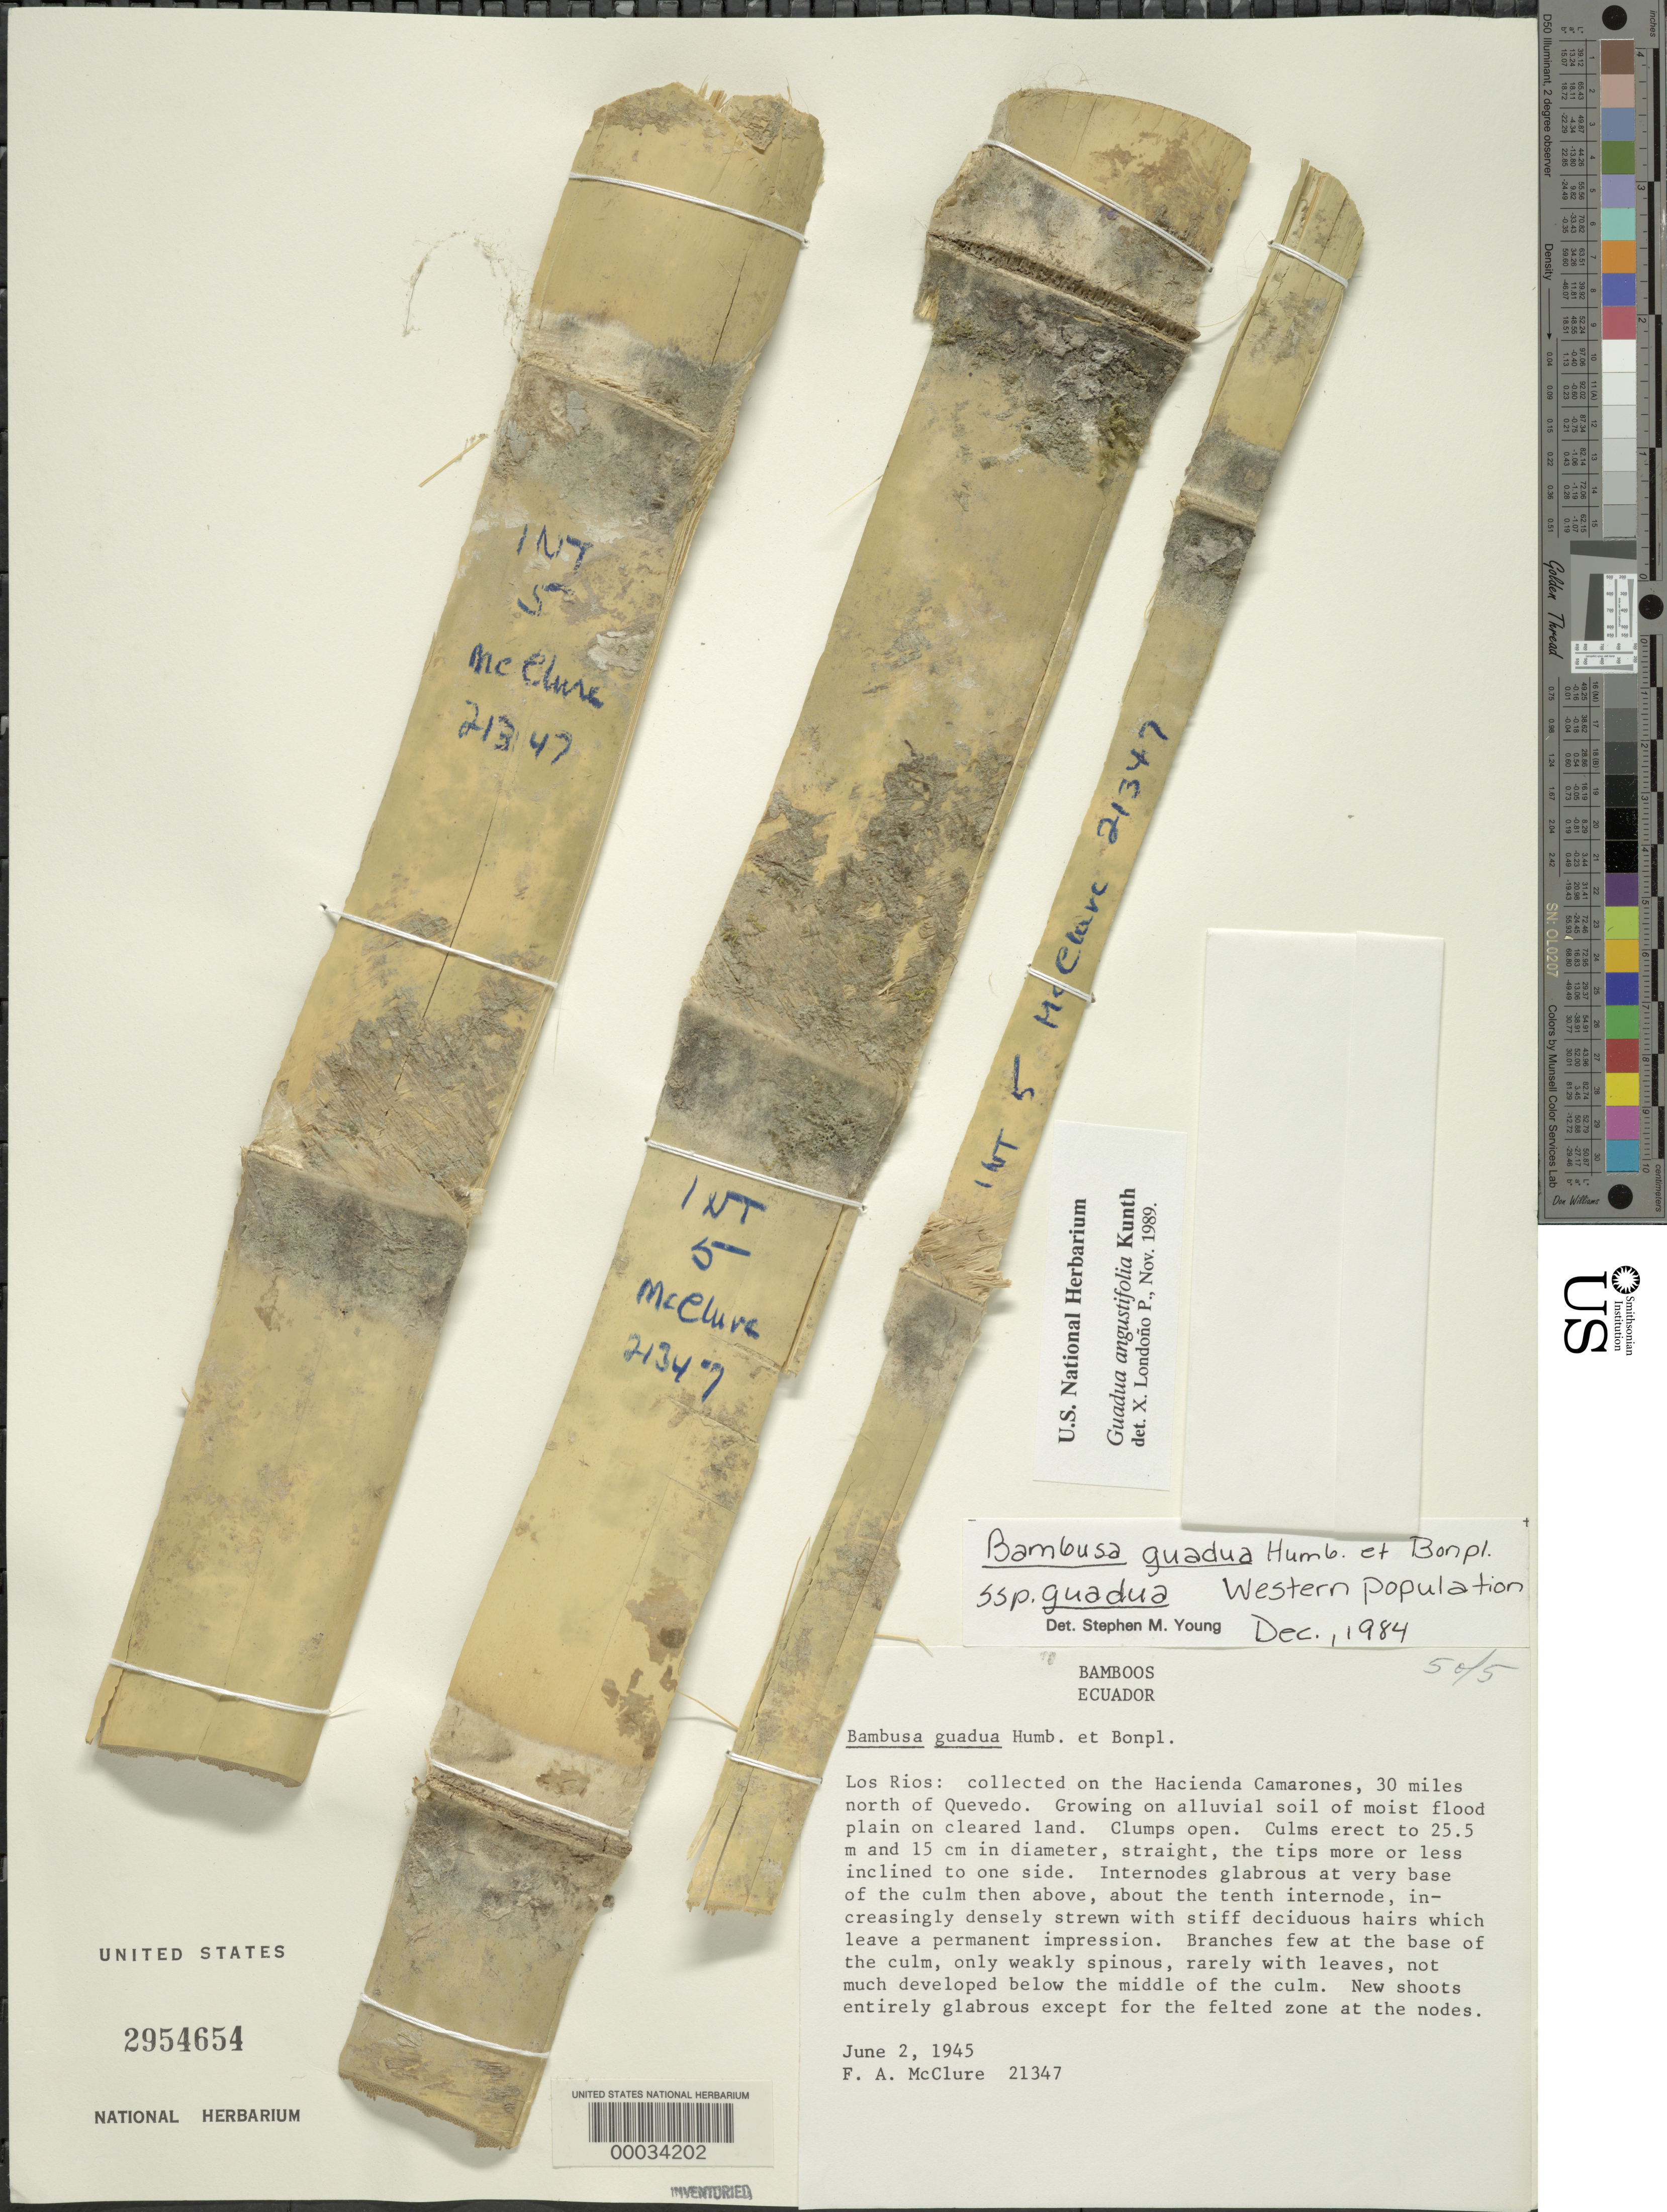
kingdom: Plantae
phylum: Tracheophyta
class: Liliopsida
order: Poales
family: Poaceae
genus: Guadua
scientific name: Guadua angustifolia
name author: Kunth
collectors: F. A. McClure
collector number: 21347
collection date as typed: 02 Jun 1945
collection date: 1945-06-02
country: Ecuador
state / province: Los Ríos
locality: Hacienda Camarones, Quevedo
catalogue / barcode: US 2954654